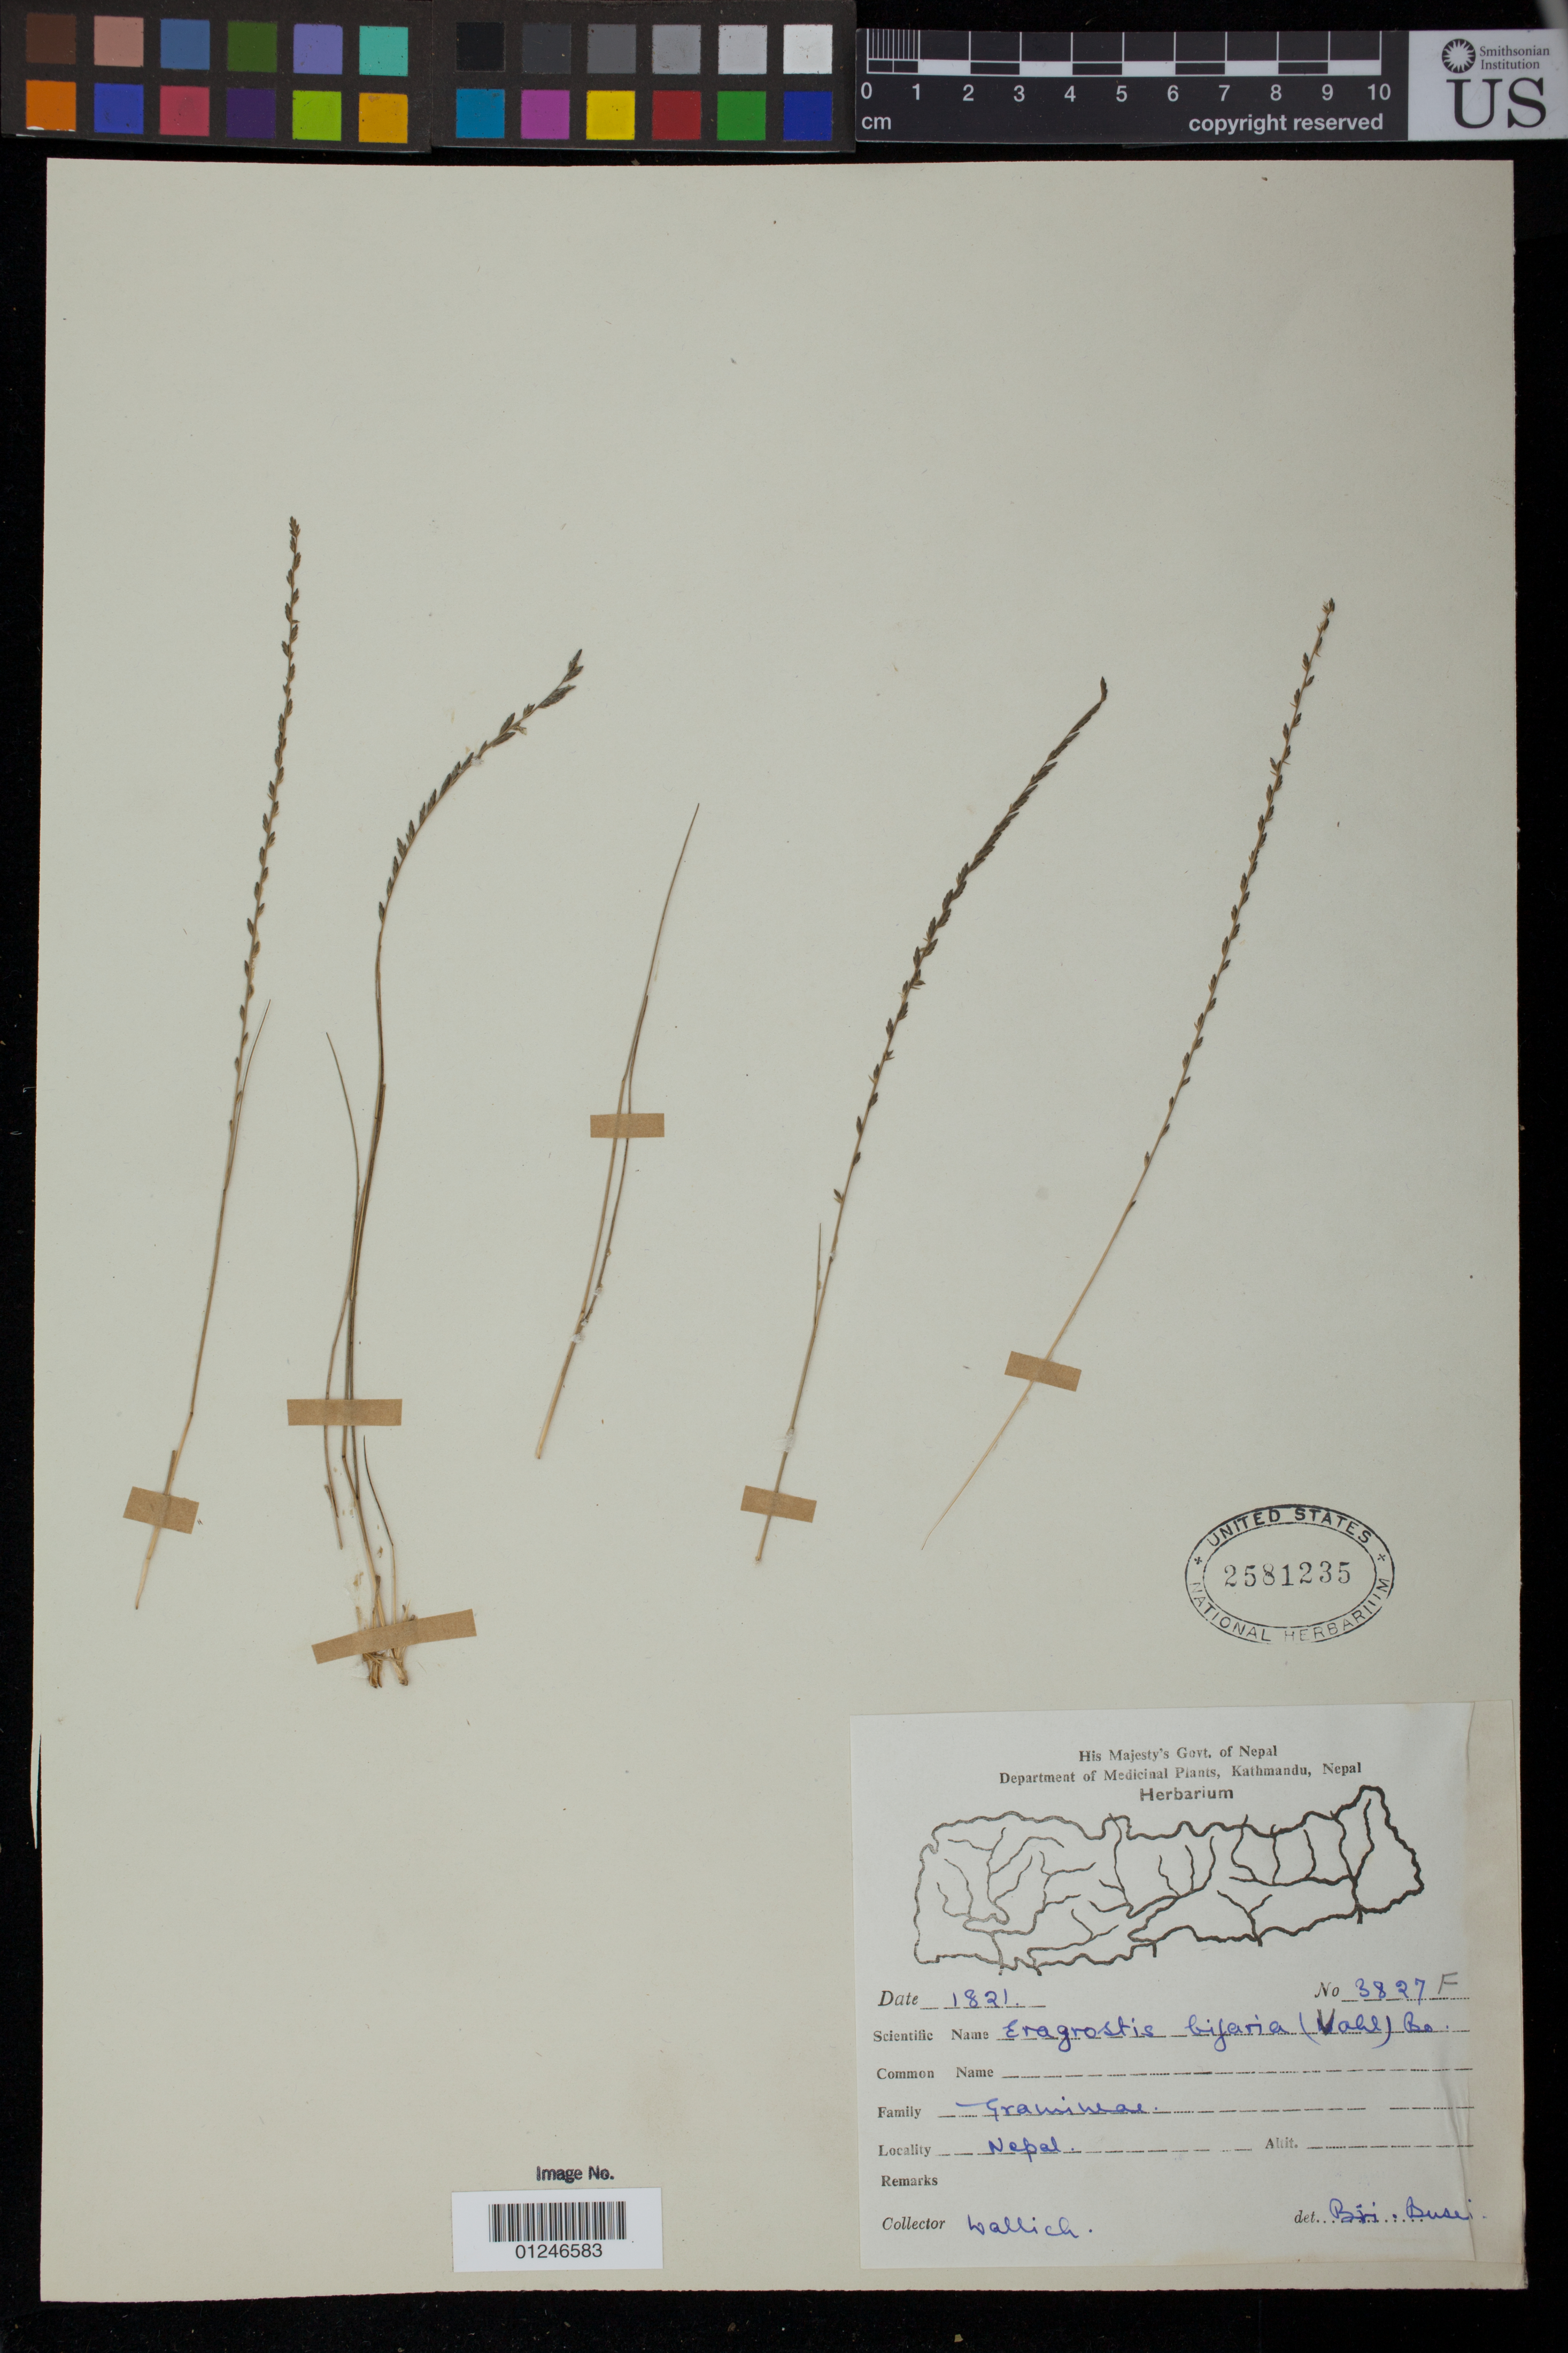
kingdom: Plantae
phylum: Tracheophyta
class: Liliopsida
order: Poales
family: Poaceae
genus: Eragrostiella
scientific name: Eragrostiella bifaria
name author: (Vahl) Bor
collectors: N. Wallich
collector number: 3827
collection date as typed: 1821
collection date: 1821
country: Nepal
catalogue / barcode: US 2581235